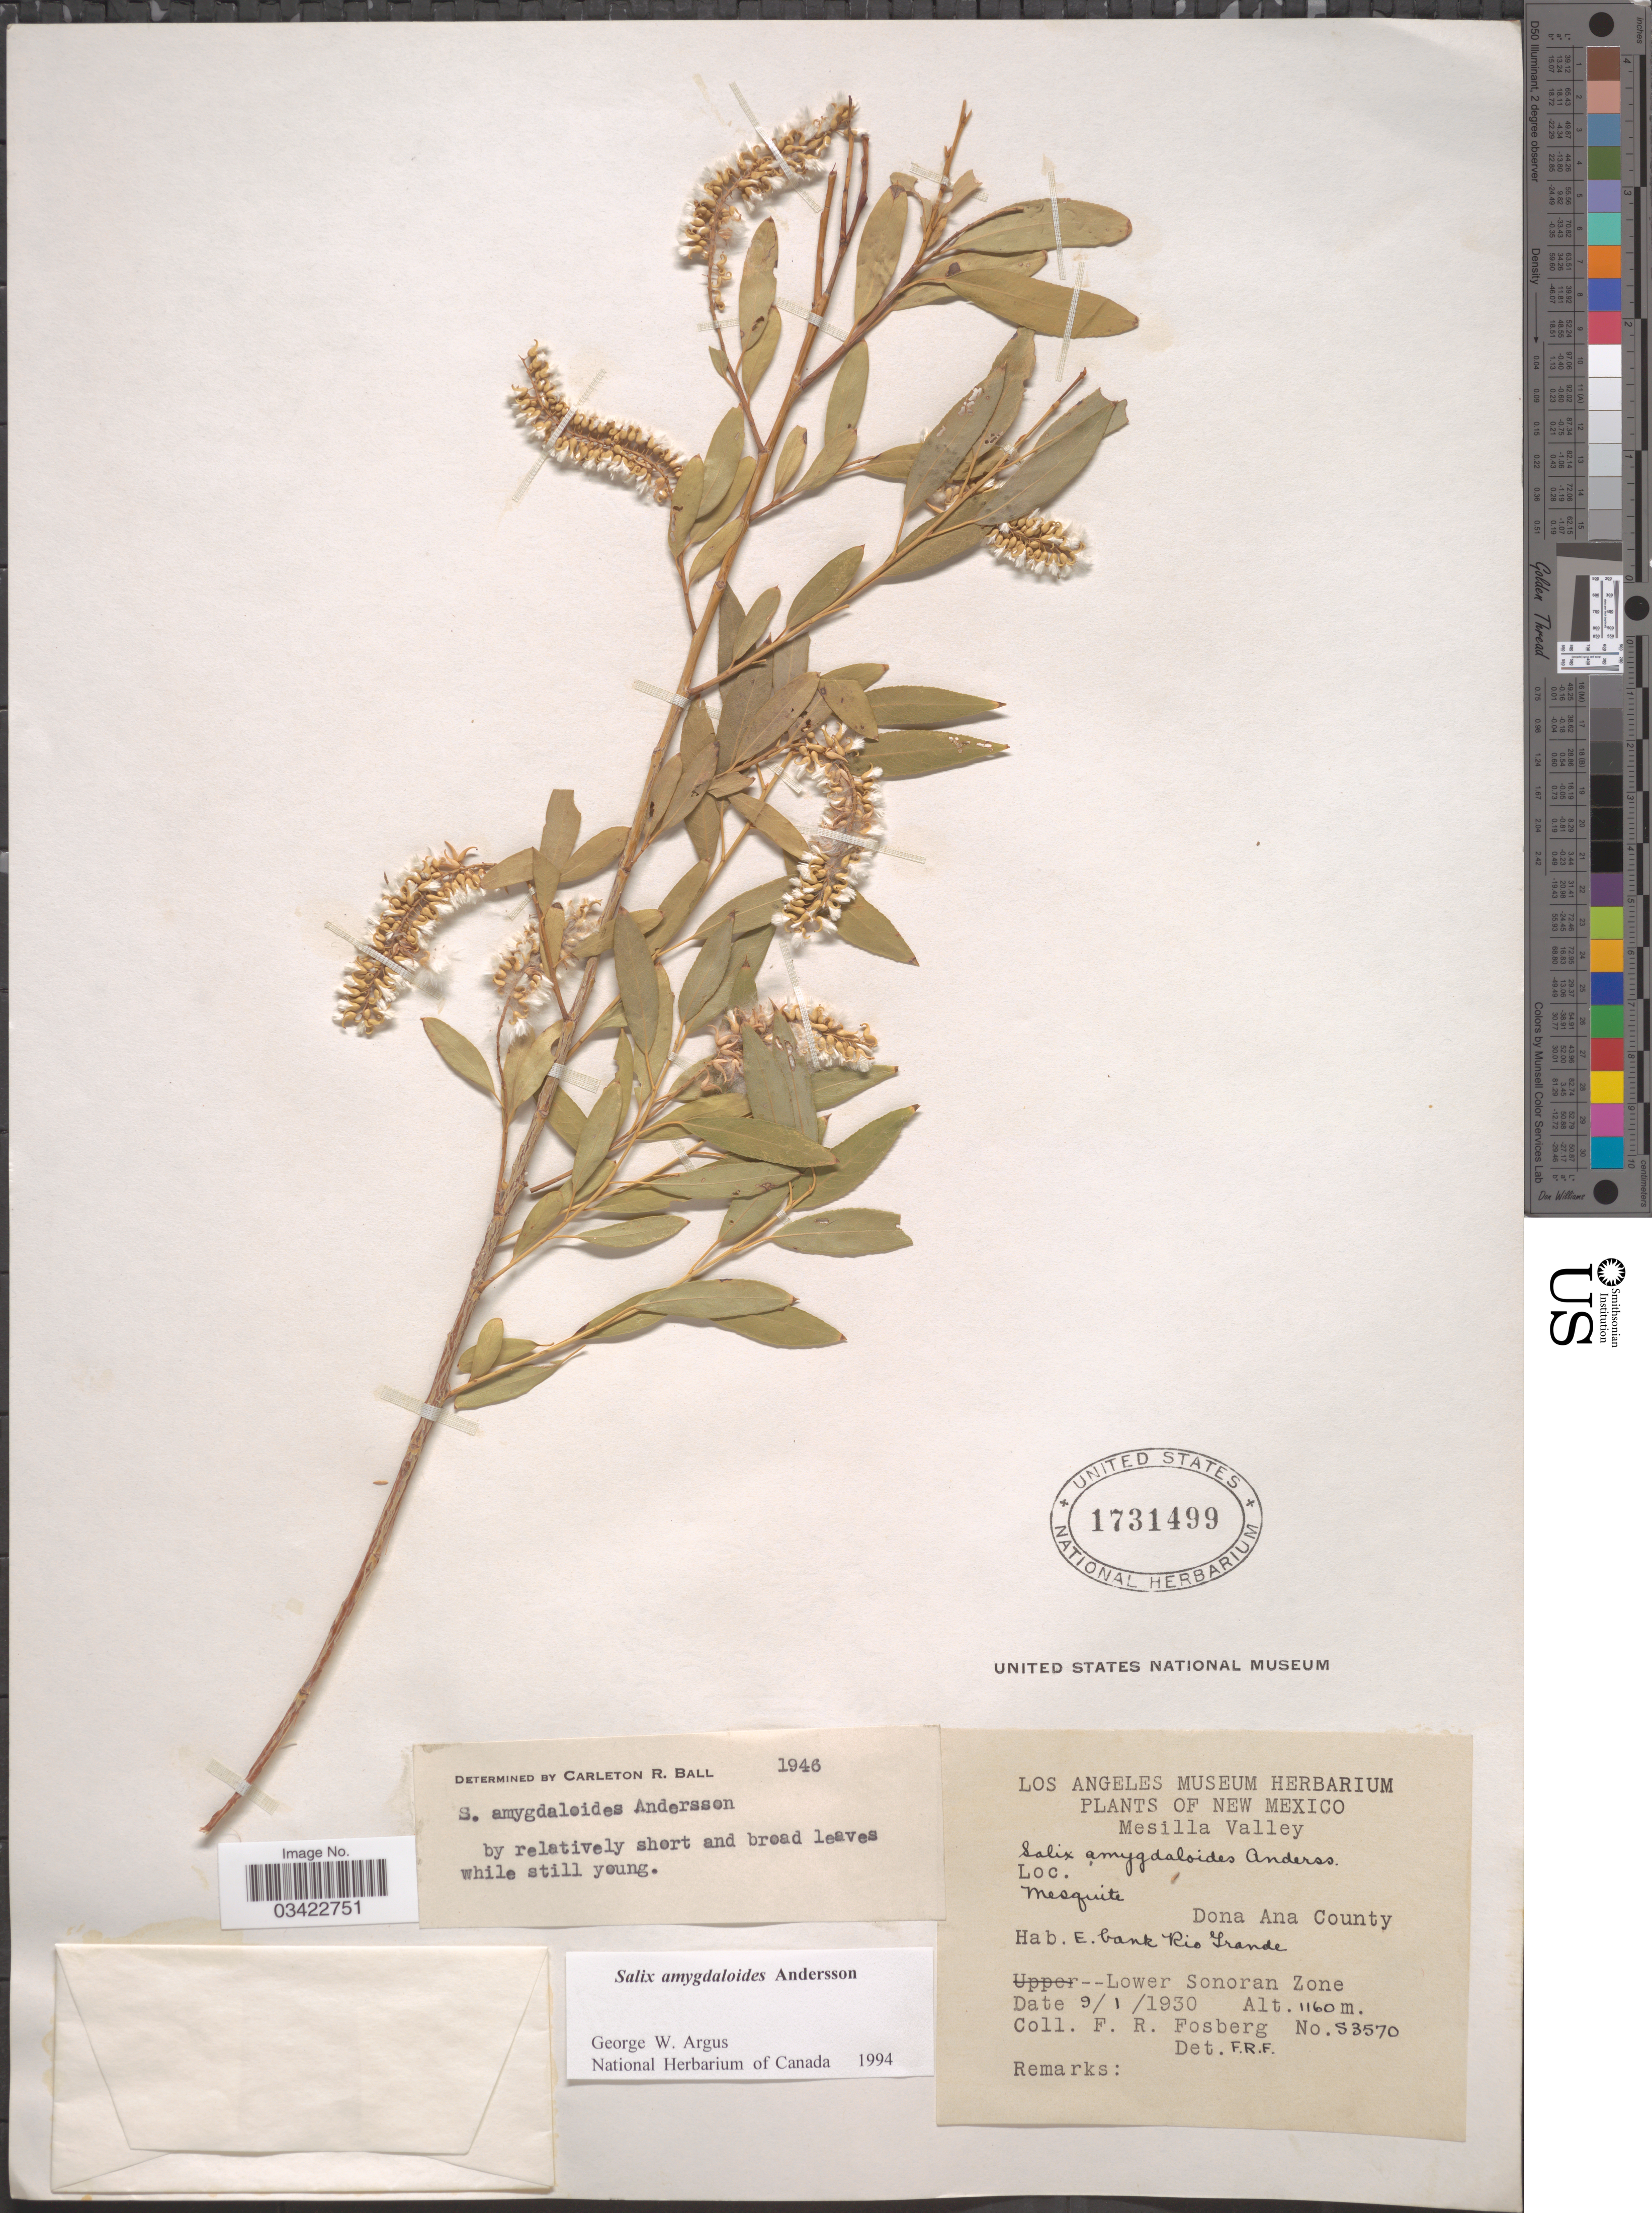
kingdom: Plantae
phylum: Tracheophyta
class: Magnoliopsida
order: Malpighiales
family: Salicaceae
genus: Salix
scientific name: Salix amygdaloides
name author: Andersson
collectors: F. R. Fosberg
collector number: S3570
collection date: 1930-09-01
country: United States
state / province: New Mexico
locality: Mesilla Valley. Mesquite Dona Ana County. E. bank of Rio Grande. Lower Sonoran Zone.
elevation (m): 1160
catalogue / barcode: US 1731499